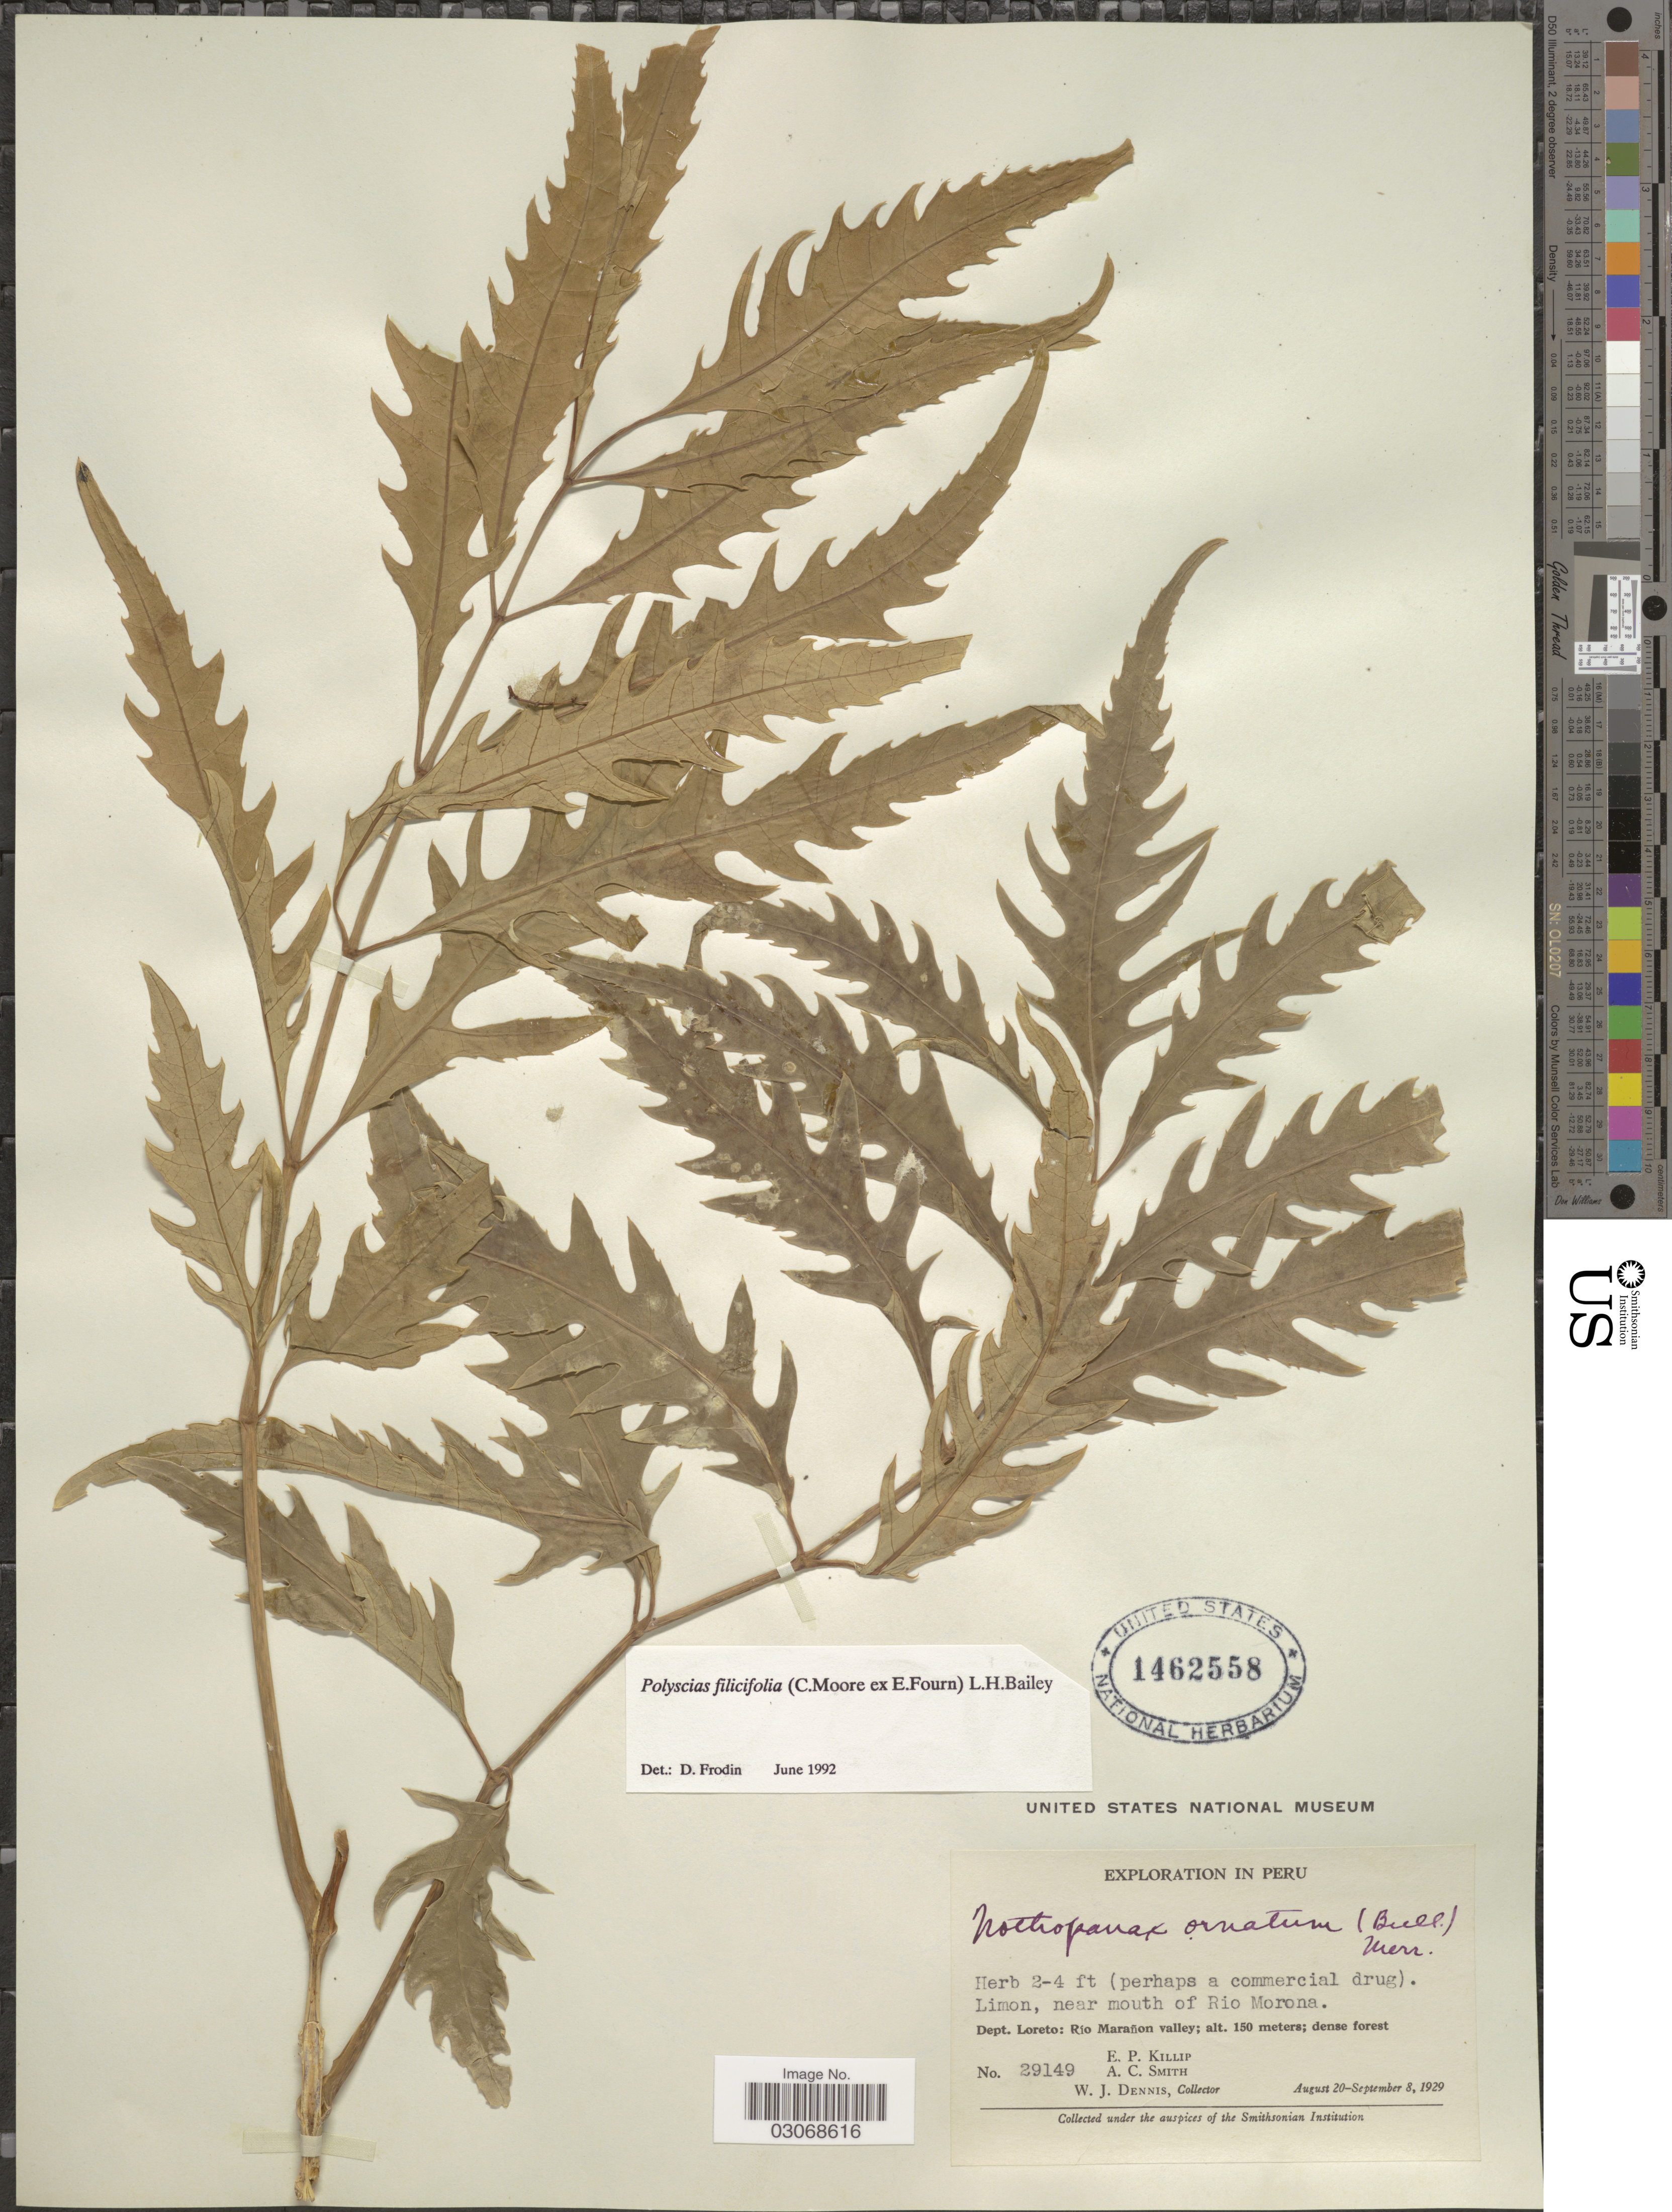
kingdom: Plantae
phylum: Tracheophyta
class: Magnoliopsida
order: Apiales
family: Araliaceae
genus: Polyscias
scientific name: Polyscias filicifolia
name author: (C. Moore ex E. Fourn.) L.H. Bailey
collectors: E. P. Killip, A. C. Smith & W. J. Dennis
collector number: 29149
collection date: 1929-08-20/1929-09-08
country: Peru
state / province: Loreto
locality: Limon, near mouth of Rio Morona, Dept. Loreto: Río Marañon valley.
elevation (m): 150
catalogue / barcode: US 1462558